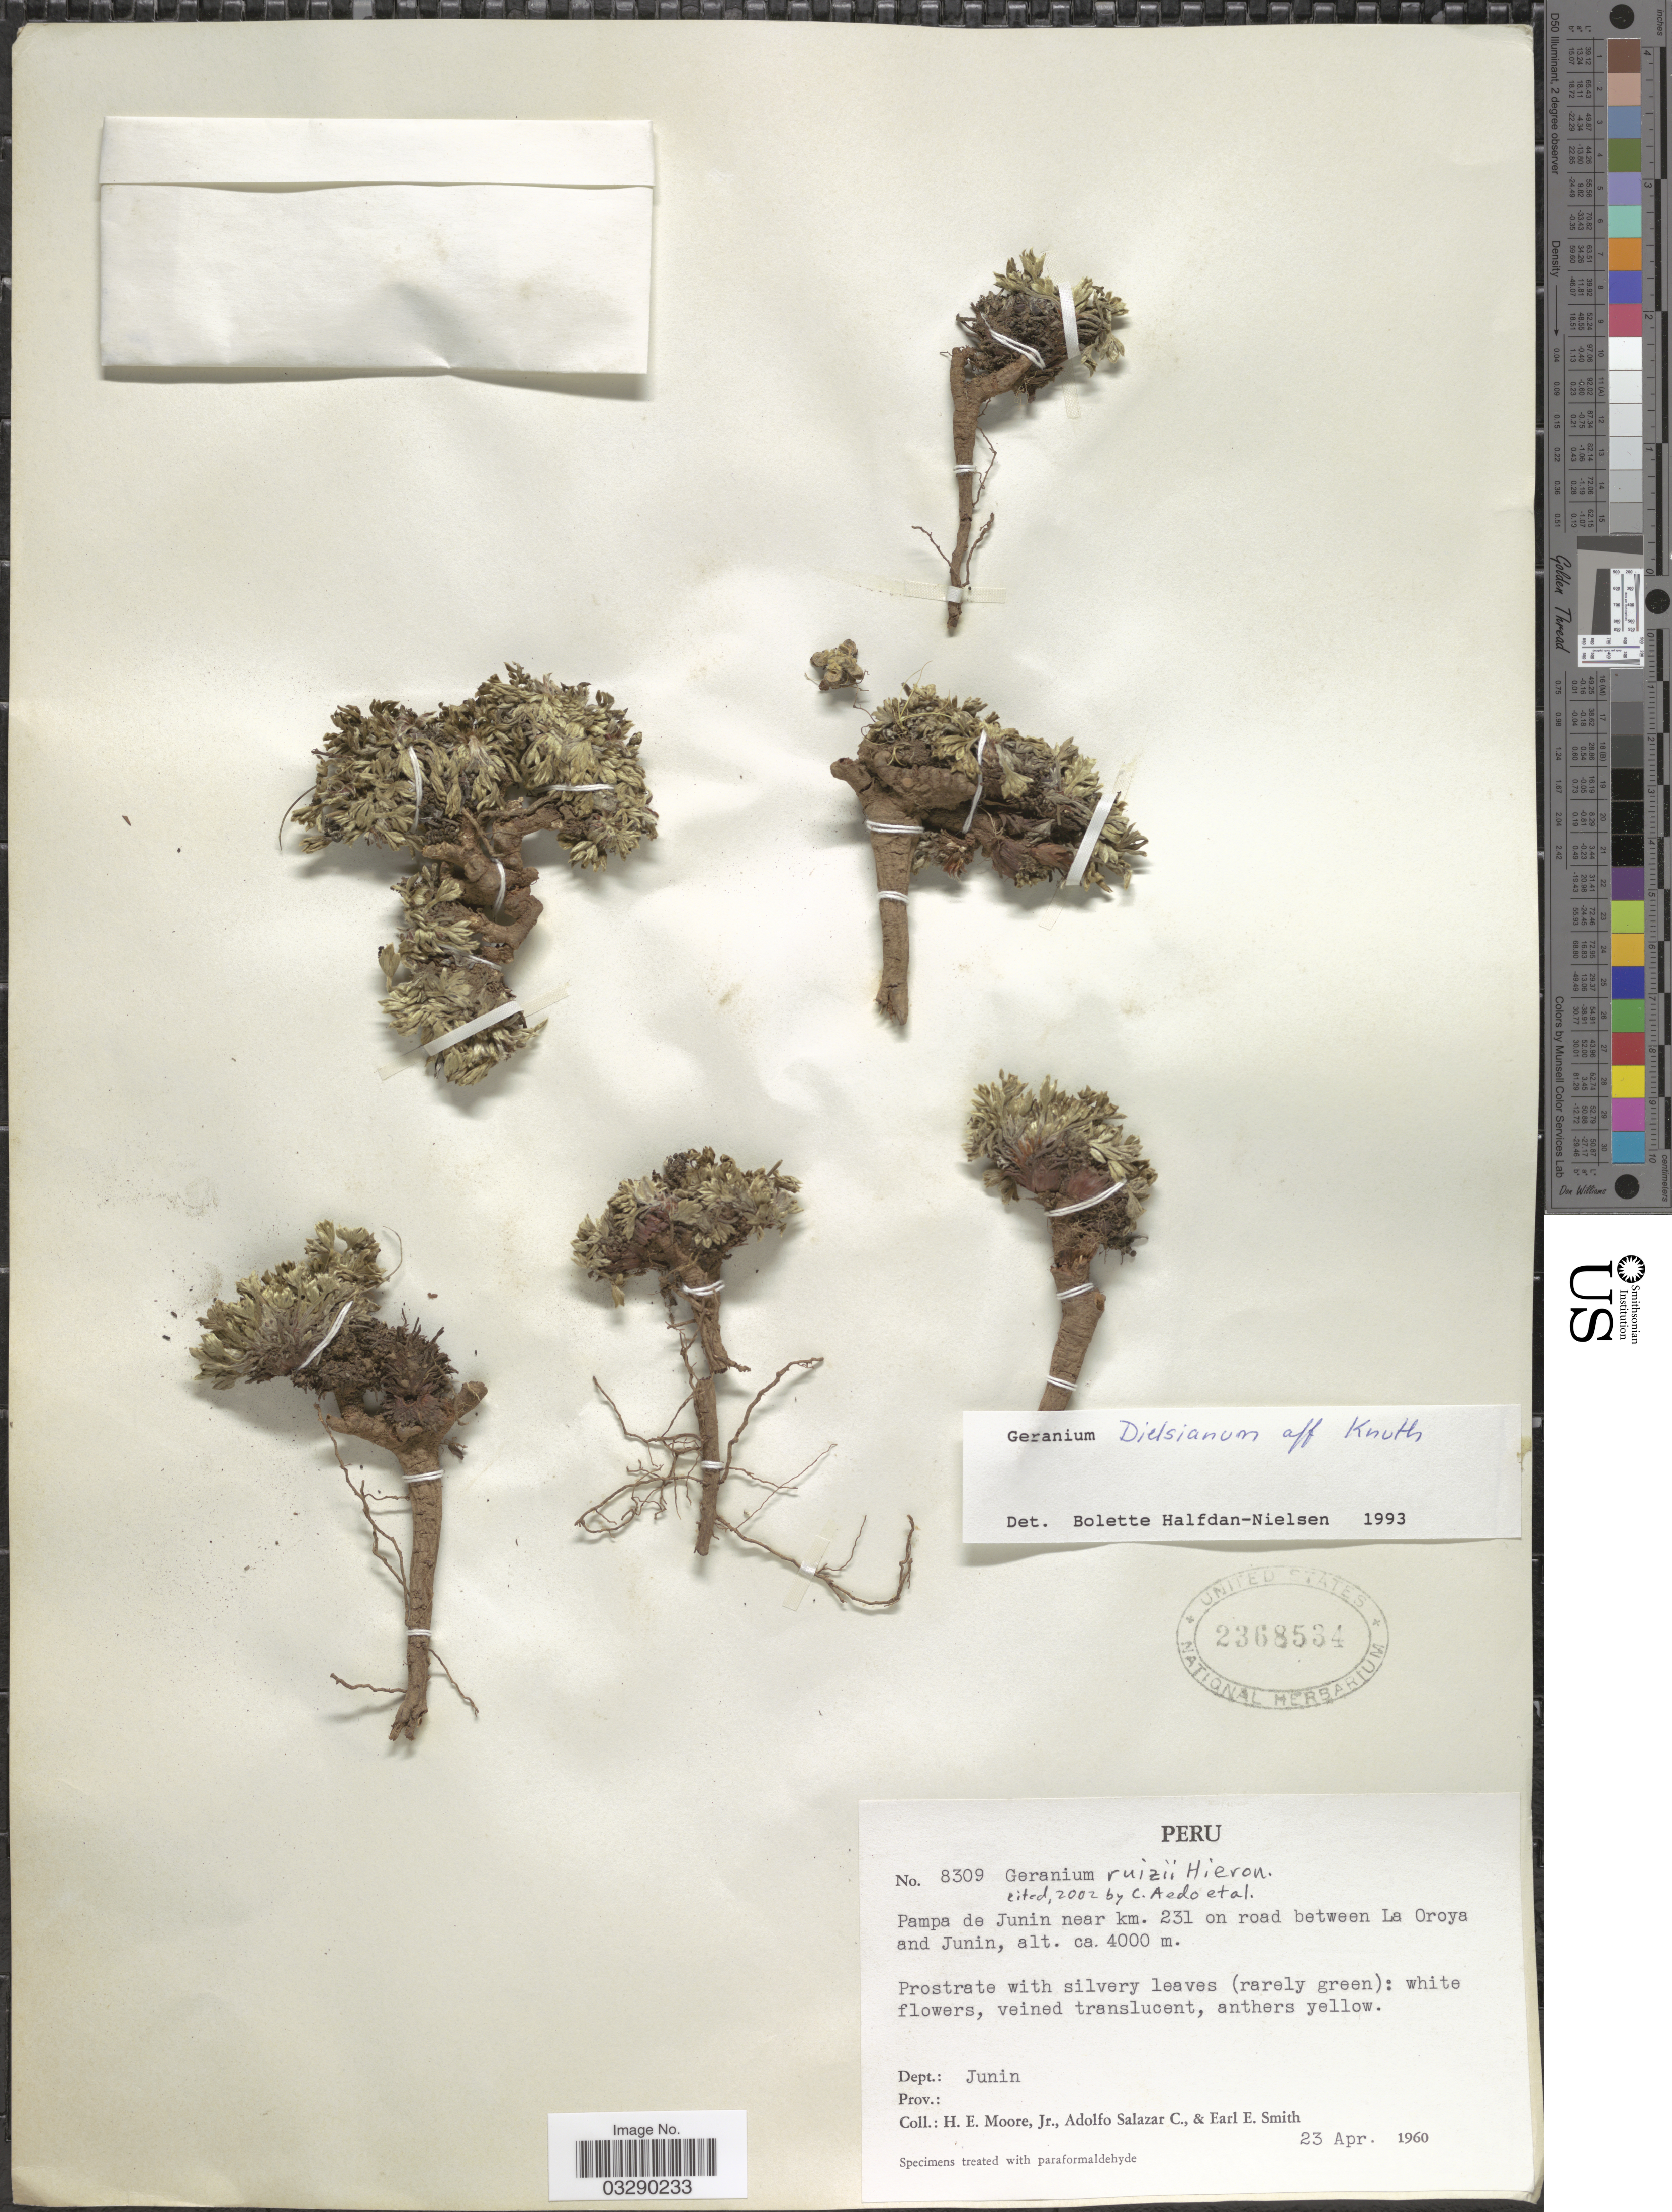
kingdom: Plantae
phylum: Tracheophyta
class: Magnoliopsida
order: Geraniales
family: Geraniaceae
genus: Geranium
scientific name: Geranium ruizii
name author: Hieron.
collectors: H. Moore, A. Salazar C. & E. E. Smith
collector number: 8309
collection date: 1960-04-23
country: Peru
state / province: Junín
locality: Pampa de Junin near km. 231 on road between La Oroya and Junin. Dept.: Junin.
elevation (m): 4000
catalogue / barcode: US 2368534